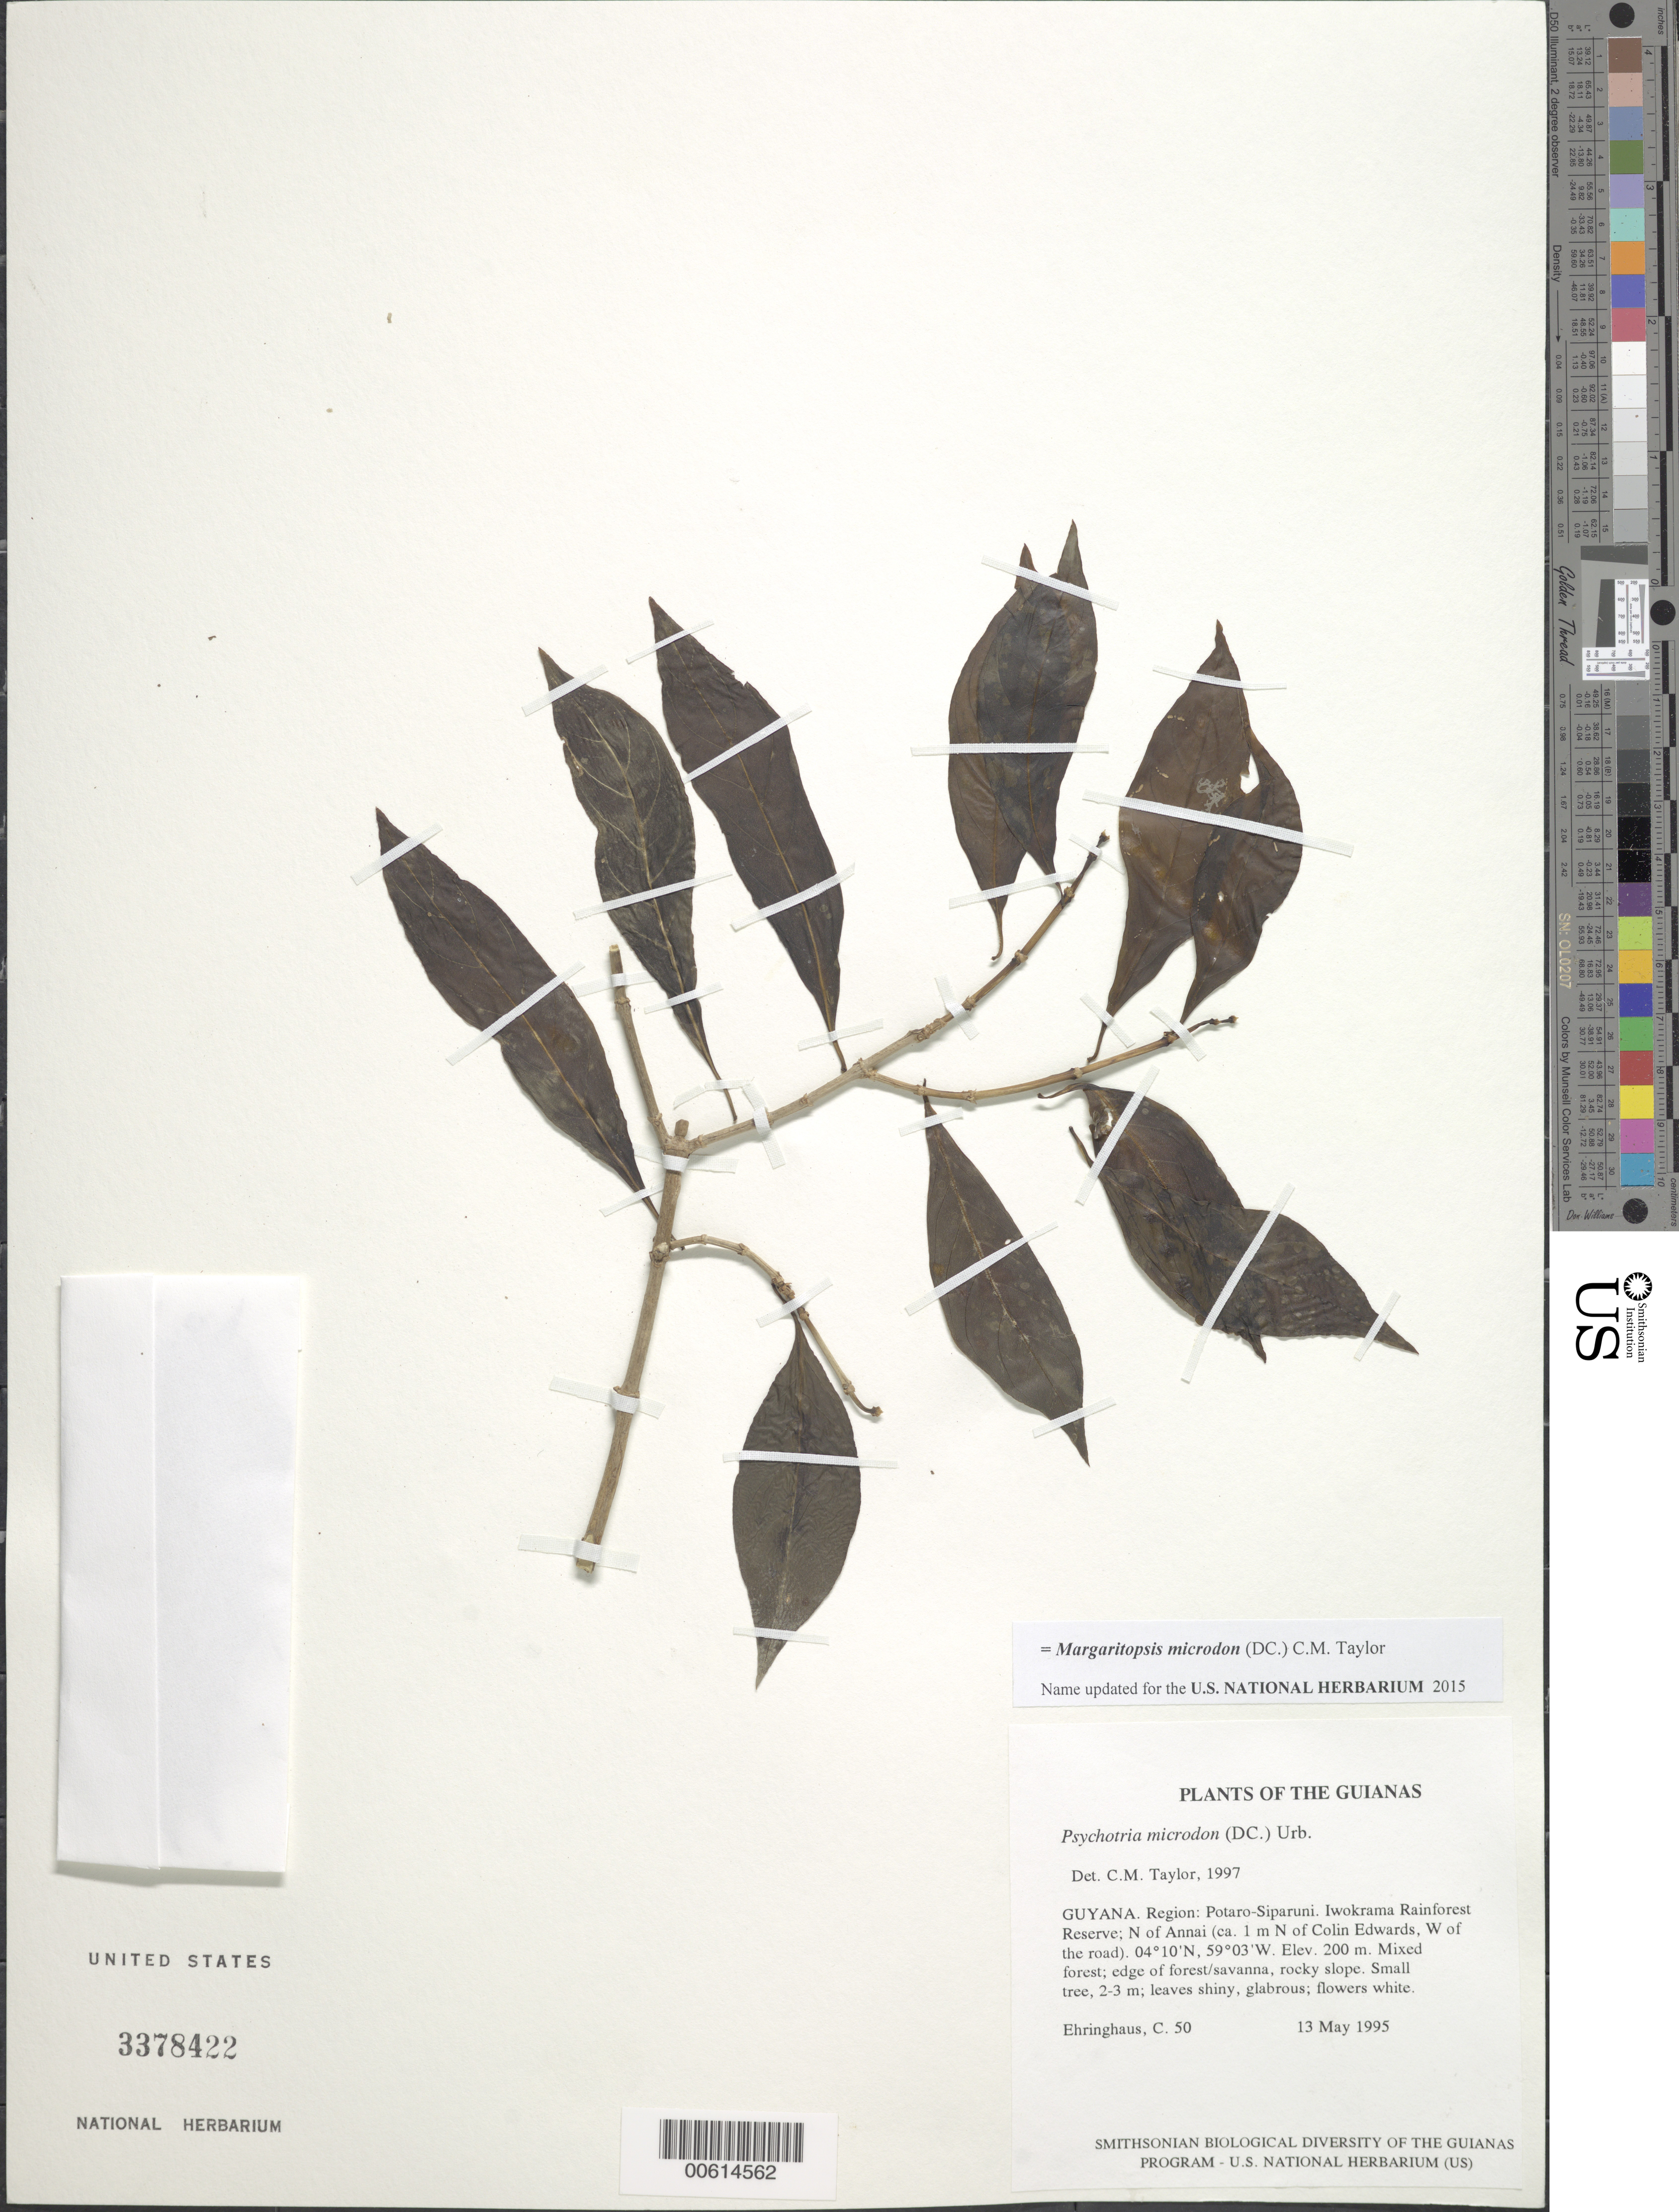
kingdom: Plantae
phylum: Tracheophyta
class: Magnoliopsida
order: Gentianales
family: Rubiaceae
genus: Psychotria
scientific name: Psychotria microdon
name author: (DC.) Urb.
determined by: Taylor, Charlotte M.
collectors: C. Ehringhaus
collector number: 50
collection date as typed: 13 May 1995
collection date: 1995-05-13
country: Guyana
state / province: Potaro-Siparuni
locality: Iwokrama Rainforest Reserve; N of Annai (ca. 1 m N of Colin Edwards, W of the road)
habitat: Mixed forest; edge of forest/savanna, rocky slope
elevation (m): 200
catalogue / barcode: US 3378422